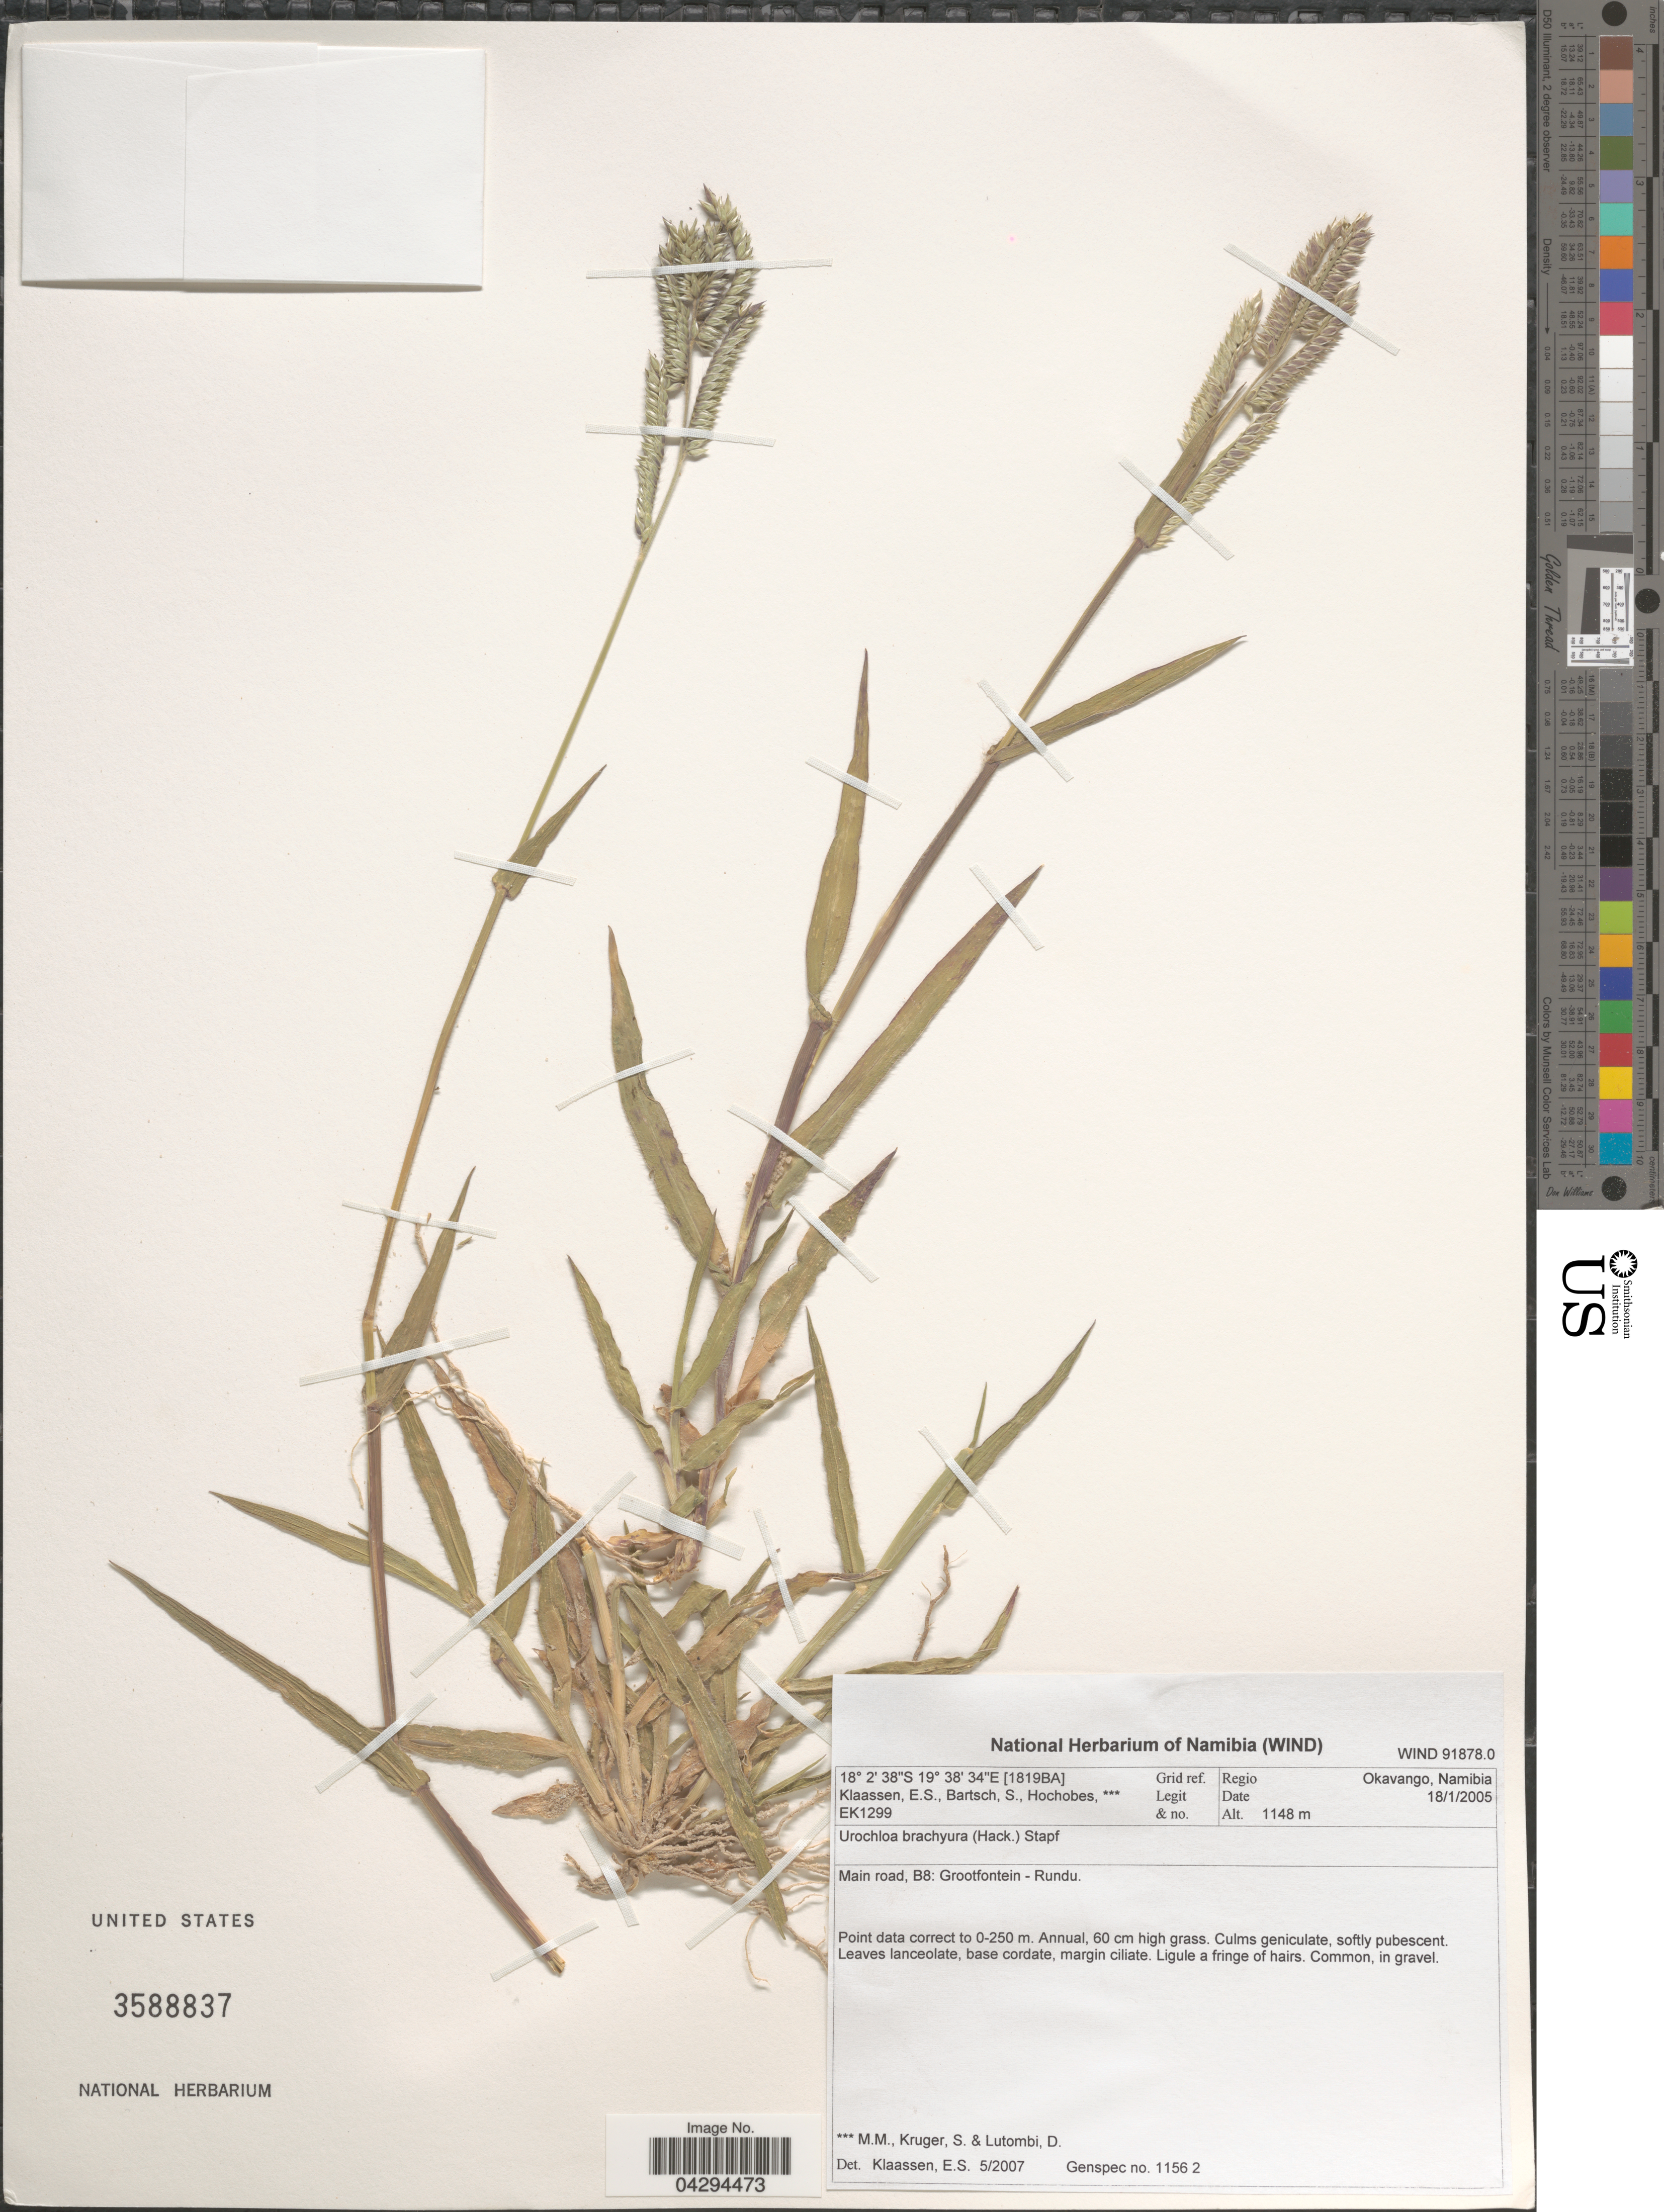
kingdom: Plantae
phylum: Tracheophyta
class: Liliopsida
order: Poales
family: Poaceae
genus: Urochloa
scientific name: Urochloa brachyura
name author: Hack. ex Schinz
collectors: E. S. Klaassen, S. Bartsch, Hochobes, M. Kruger & D. Lutombi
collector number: EK1299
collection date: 2005-01-18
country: Namibia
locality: [1819BA] Grid ref. Regio Okavango. Main road, B8: Grootfontein - Rundu.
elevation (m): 1148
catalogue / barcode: US 3588837